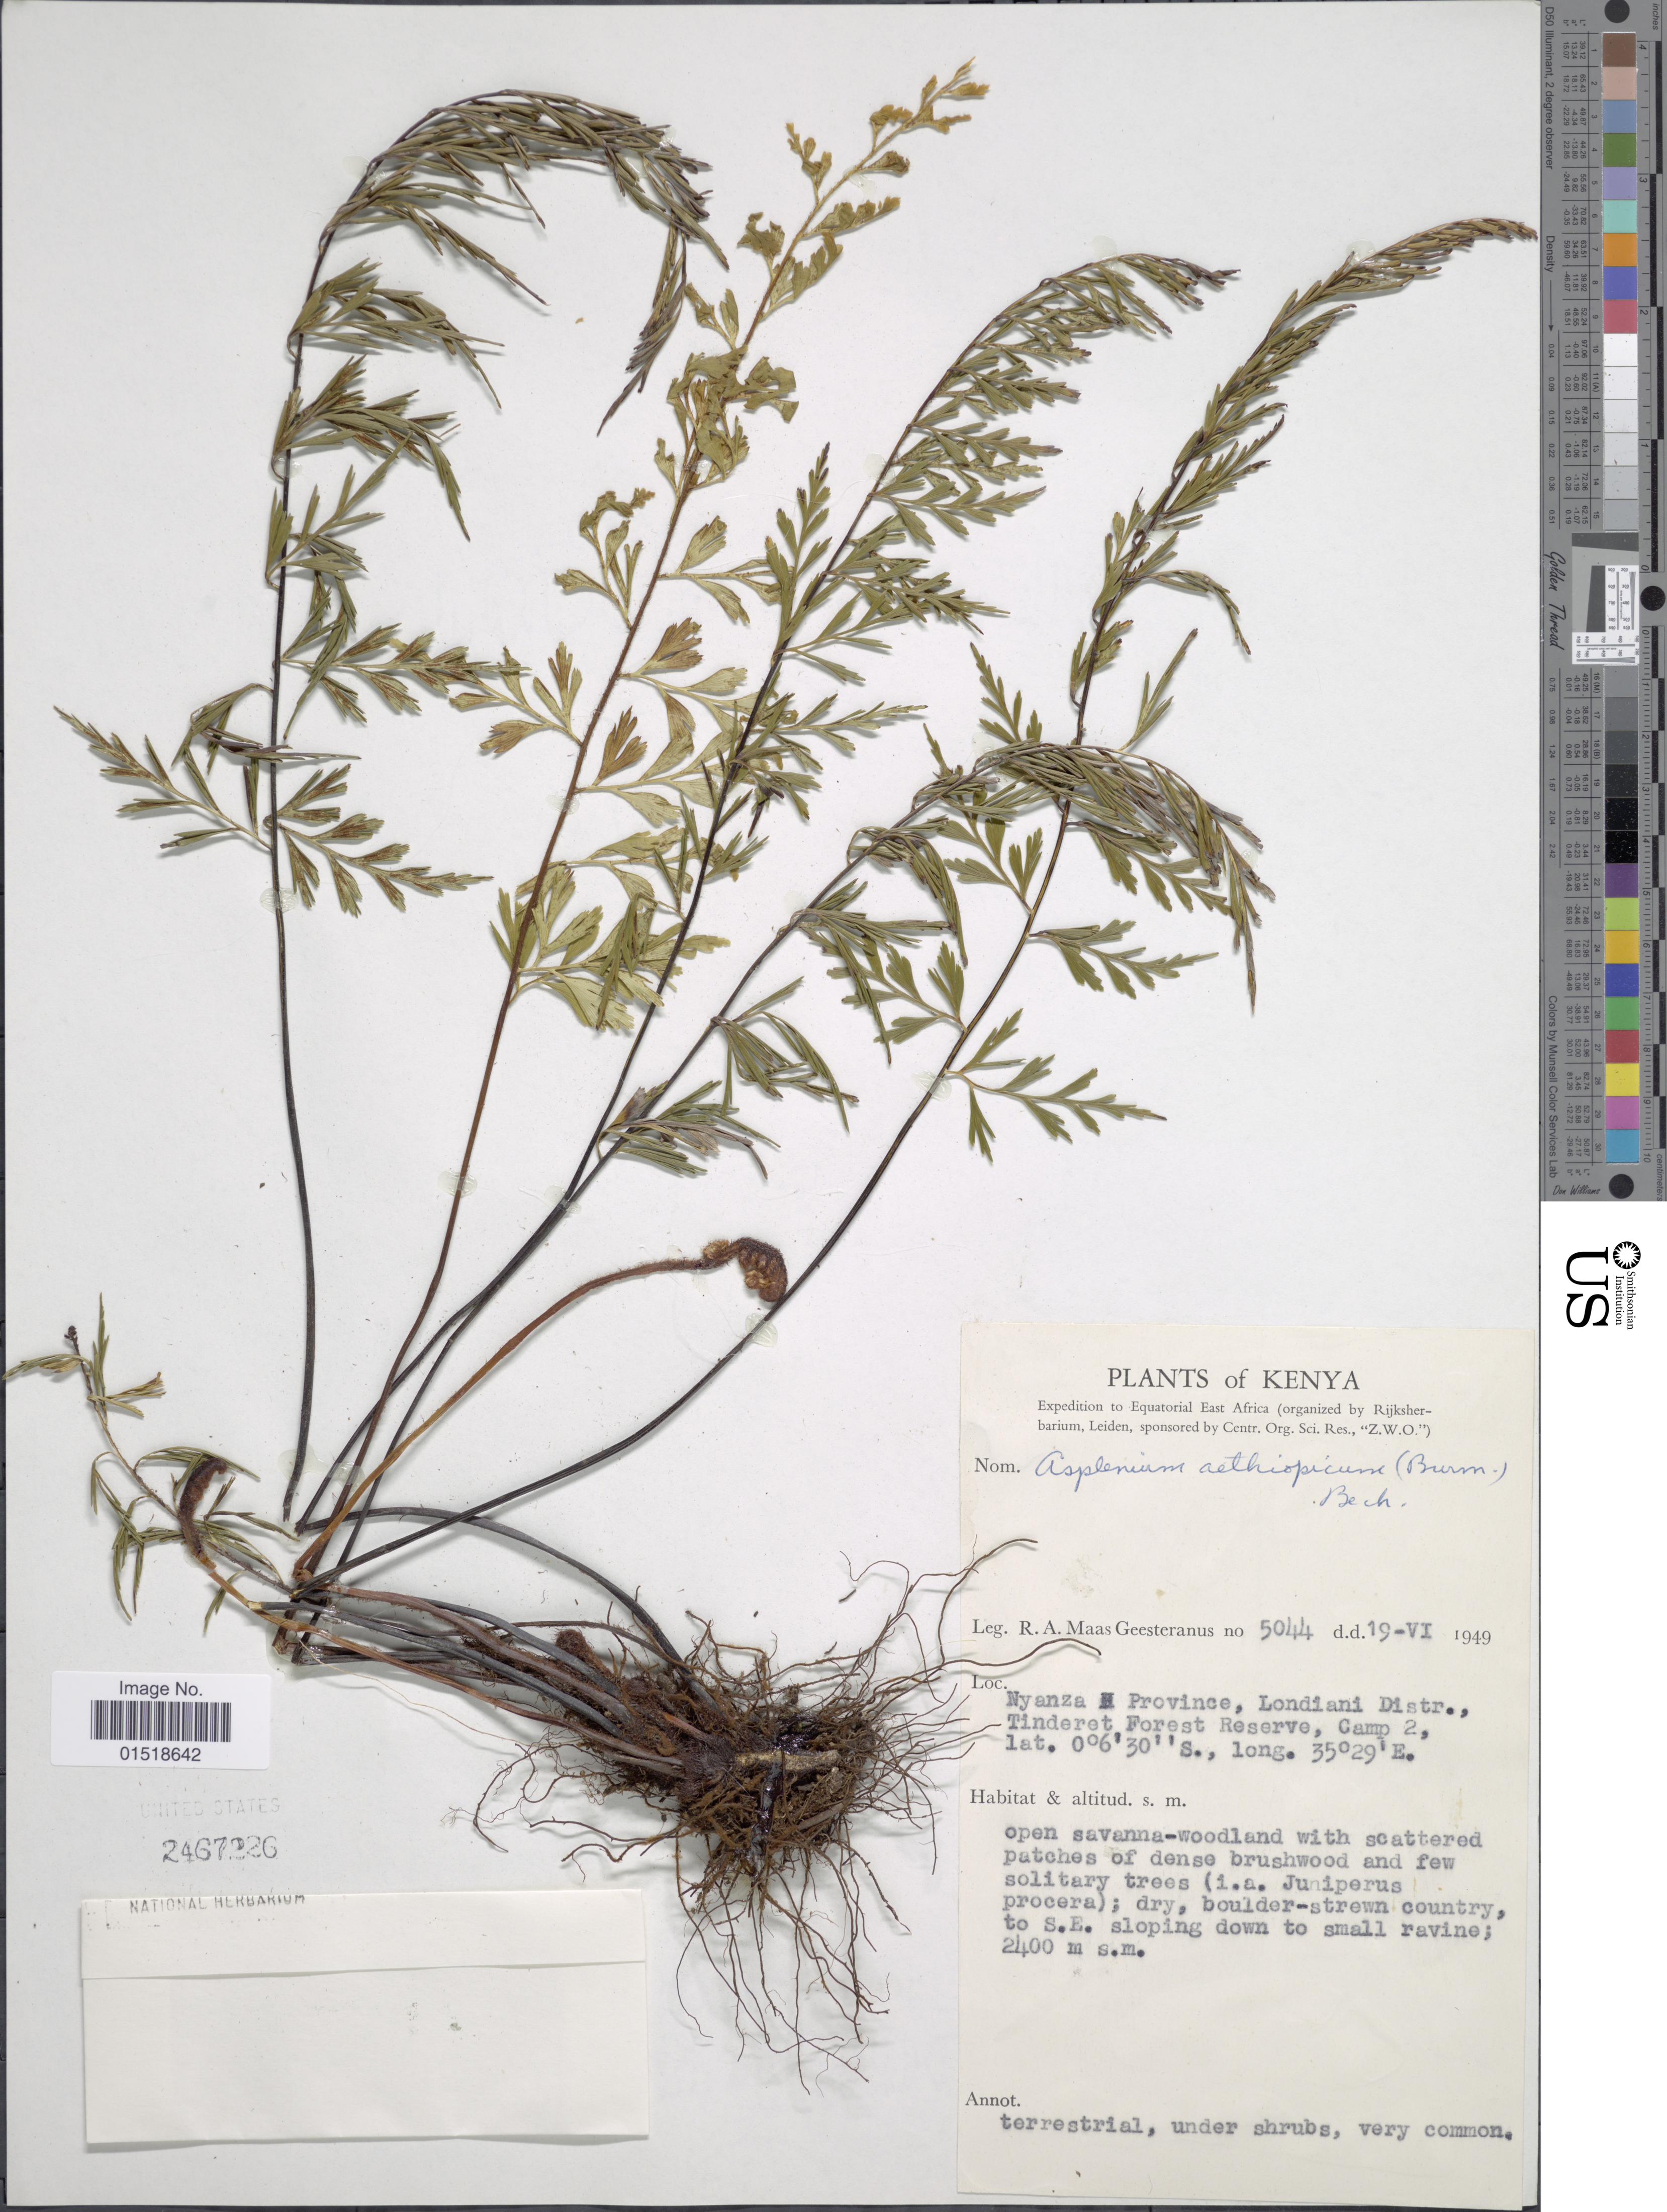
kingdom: Plantae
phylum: Tracheophyta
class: Polypodiopsida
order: Polypodiales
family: Aspleniaceae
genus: Asplenium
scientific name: Asplenium aethiopicum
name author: (Burm. f.) Bech.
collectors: R. A. Maas Geesteranus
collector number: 5044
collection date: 1949-06-19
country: Kenya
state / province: Kericho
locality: Nyanza Province, Londiani Distr., Tinderet Forest Reserve, Camp 2.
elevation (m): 2400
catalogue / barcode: US 2467226